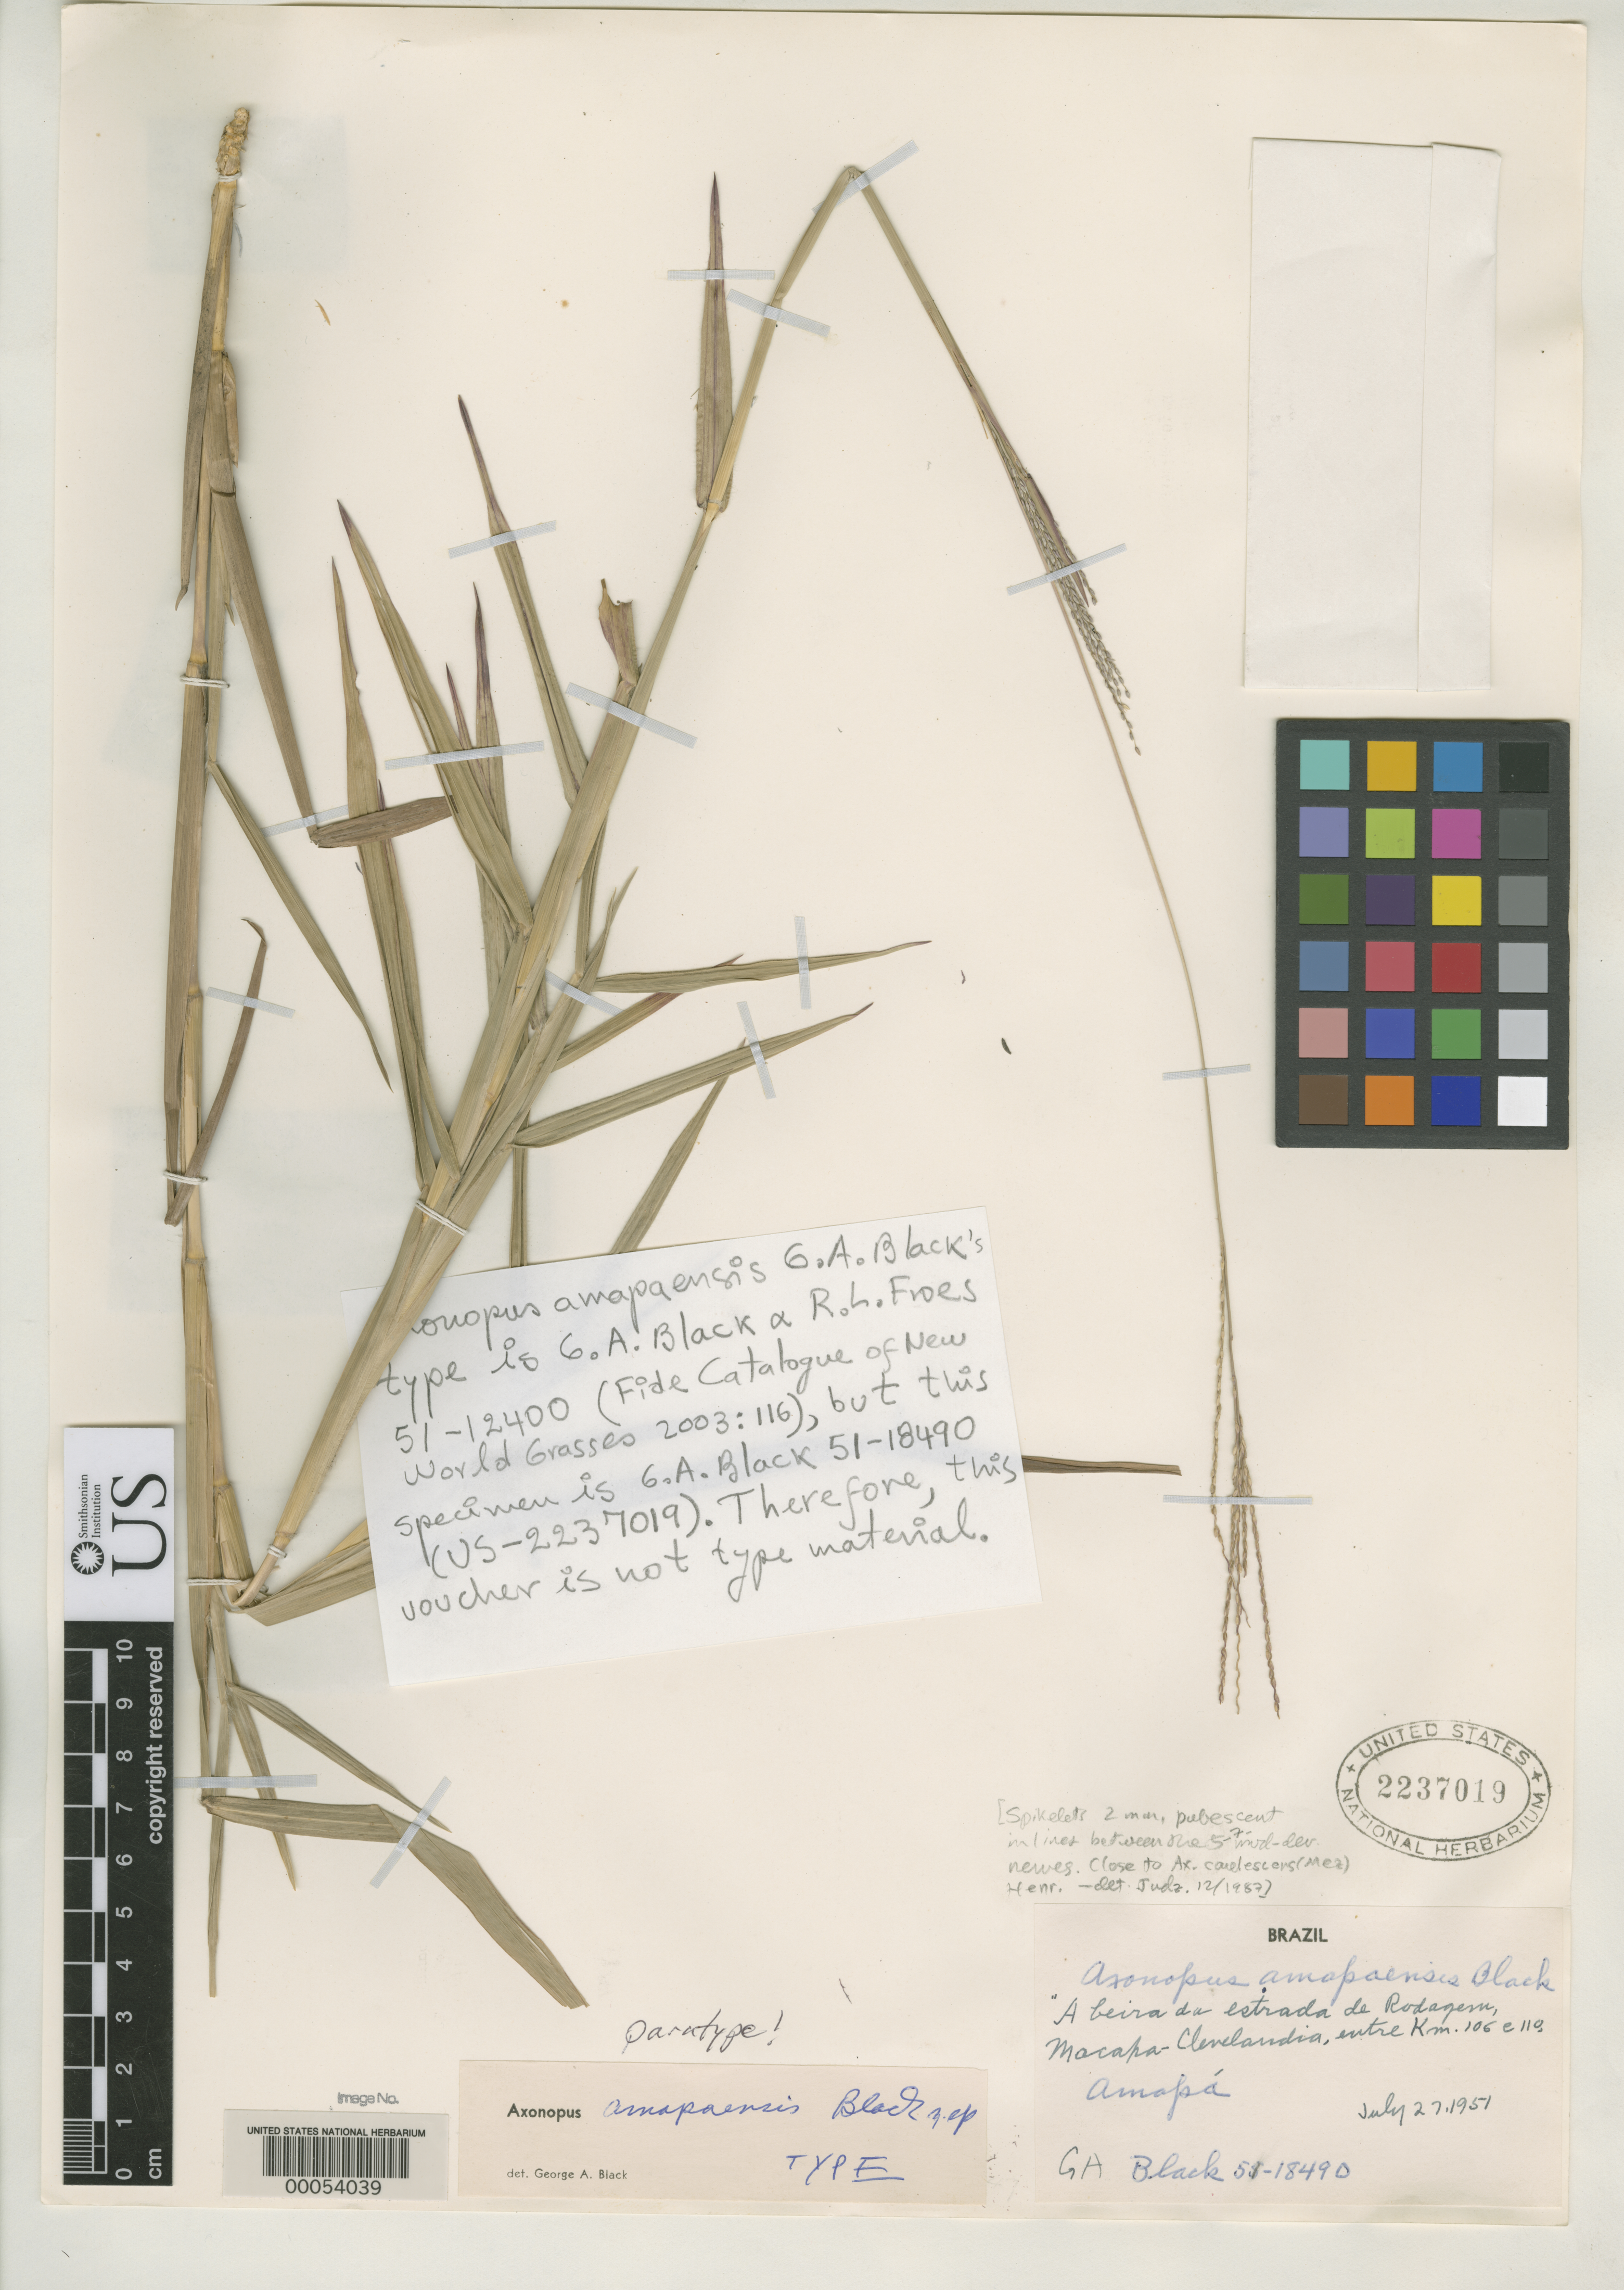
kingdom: Plantae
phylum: Tracheophyta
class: Liliopsida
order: Poales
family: Poaceae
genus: Axonopus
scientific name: Axonopus amapaensis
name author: G.A. Black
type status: Paratype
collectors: G. A. Black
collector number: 51-18490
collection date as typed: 27 Jul 1951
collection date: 1951-07-27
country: Brazil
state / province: Amapá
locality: Rodagem, Macapa-Clevelandia.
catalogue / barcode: US 2237019